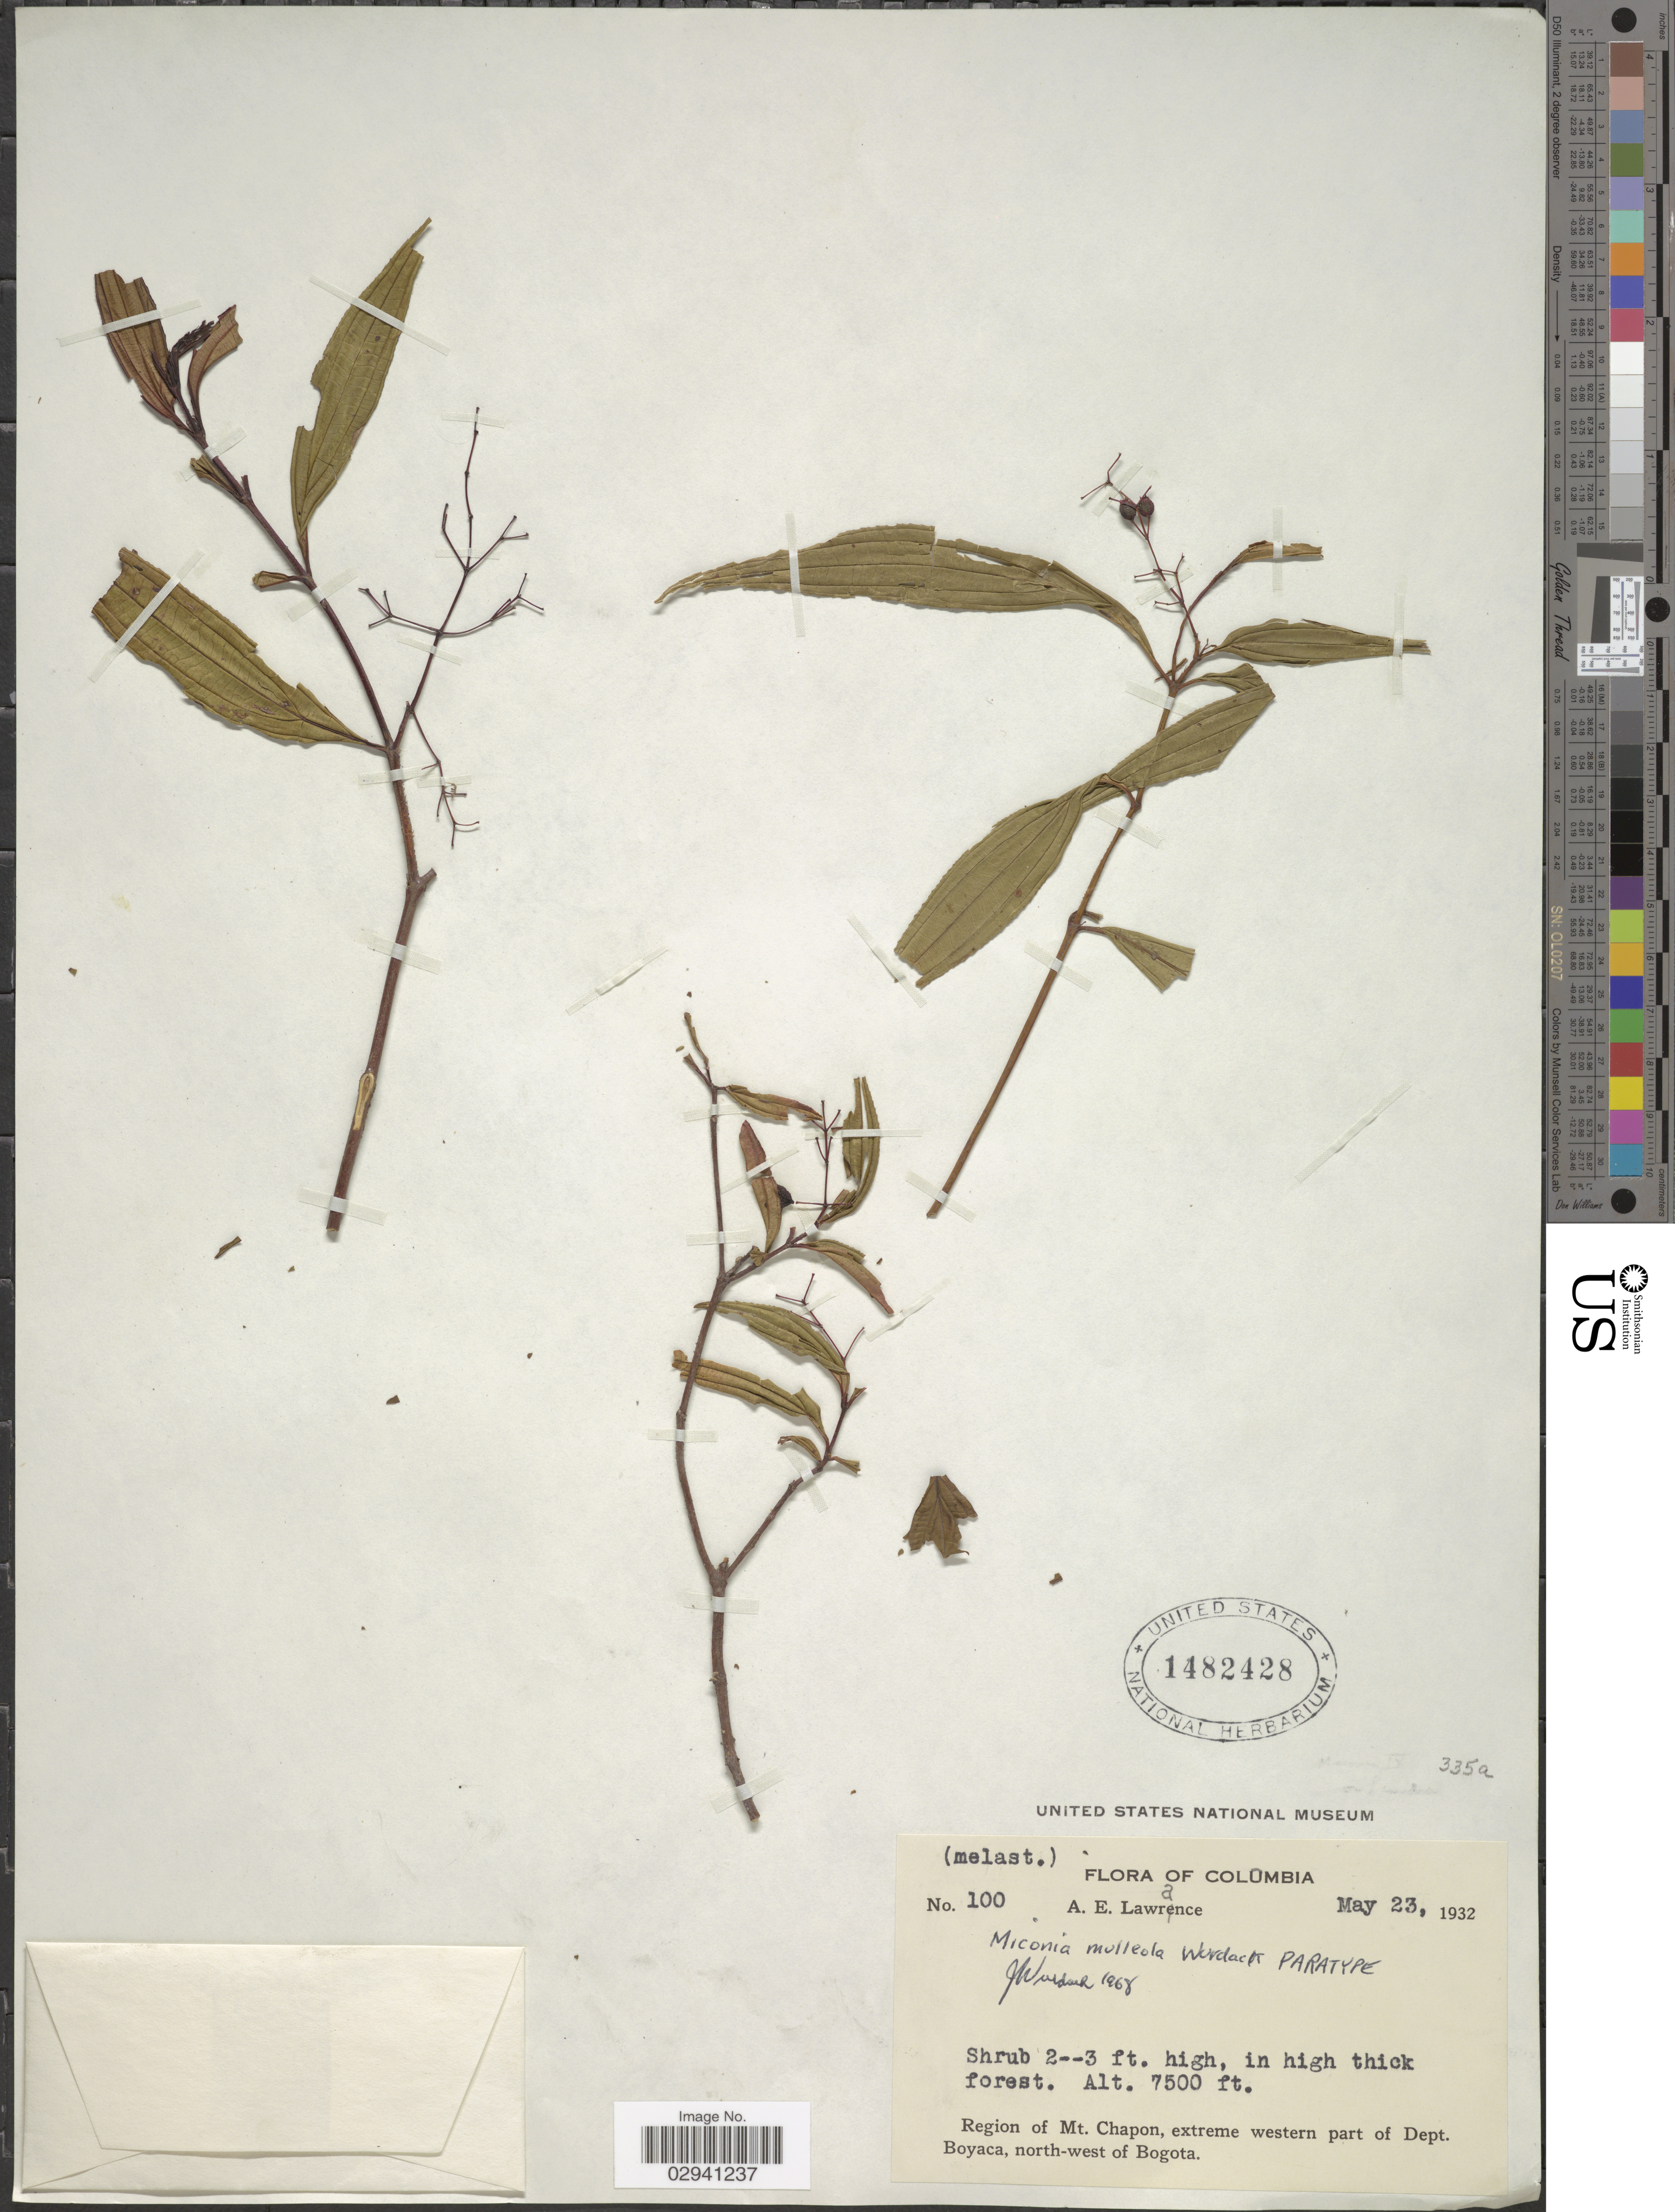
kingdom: Plantae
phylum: Tracheophyta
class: Magnoliopsida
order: Myrtales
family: Melastomataceae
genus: Miconia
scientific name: Miconia mulleola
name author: Wurdack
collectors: A. Lawrance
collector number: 100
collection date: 1932-05-23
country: Colombia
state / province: Boyacá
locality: Region of Mt. Chapon, extreme western part of Dept. Boyaca, north-west of Bogota.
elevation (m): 2286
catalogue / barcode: US 1482428